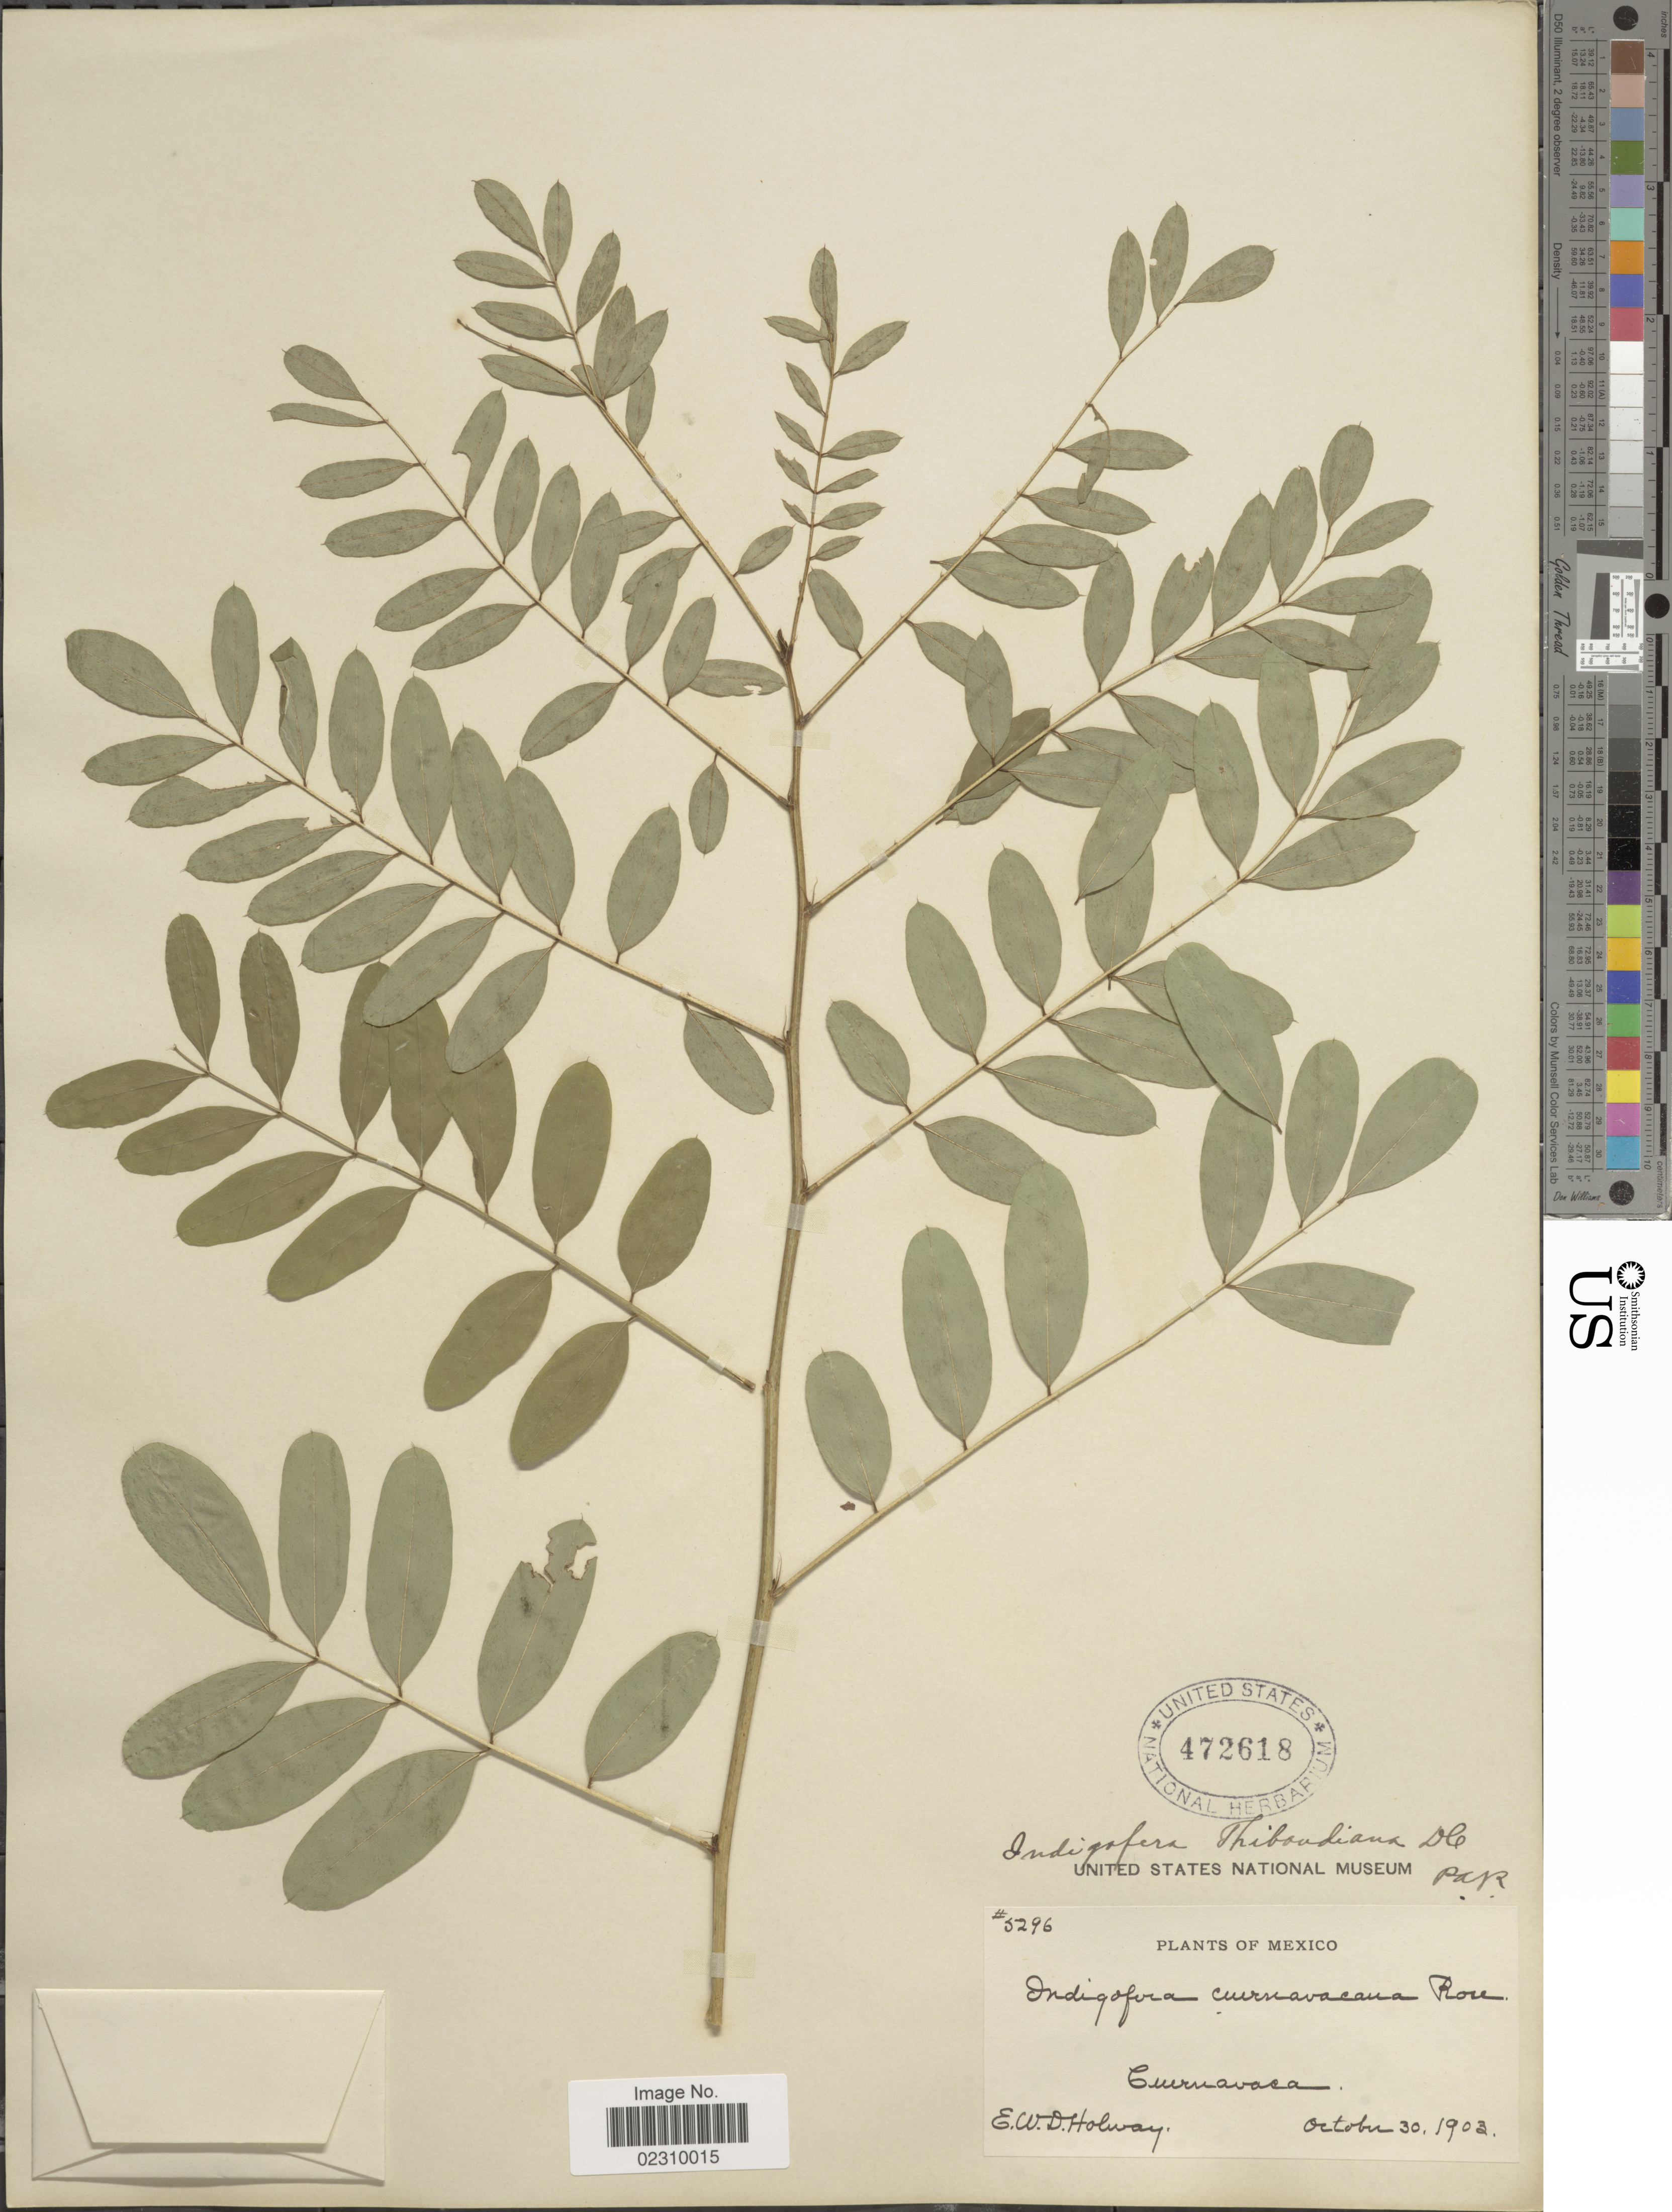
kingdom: Plantae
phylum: Tracheophyta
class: Magnoliopsida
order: Fabales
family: Fabaceae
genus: Indigofera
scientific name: Indigofera thibaudiana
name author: DC.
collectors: E. W. D. Holway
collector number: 5296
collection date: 1903-10-30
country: Mexico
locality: Cueruavaca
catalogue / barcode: US 472618